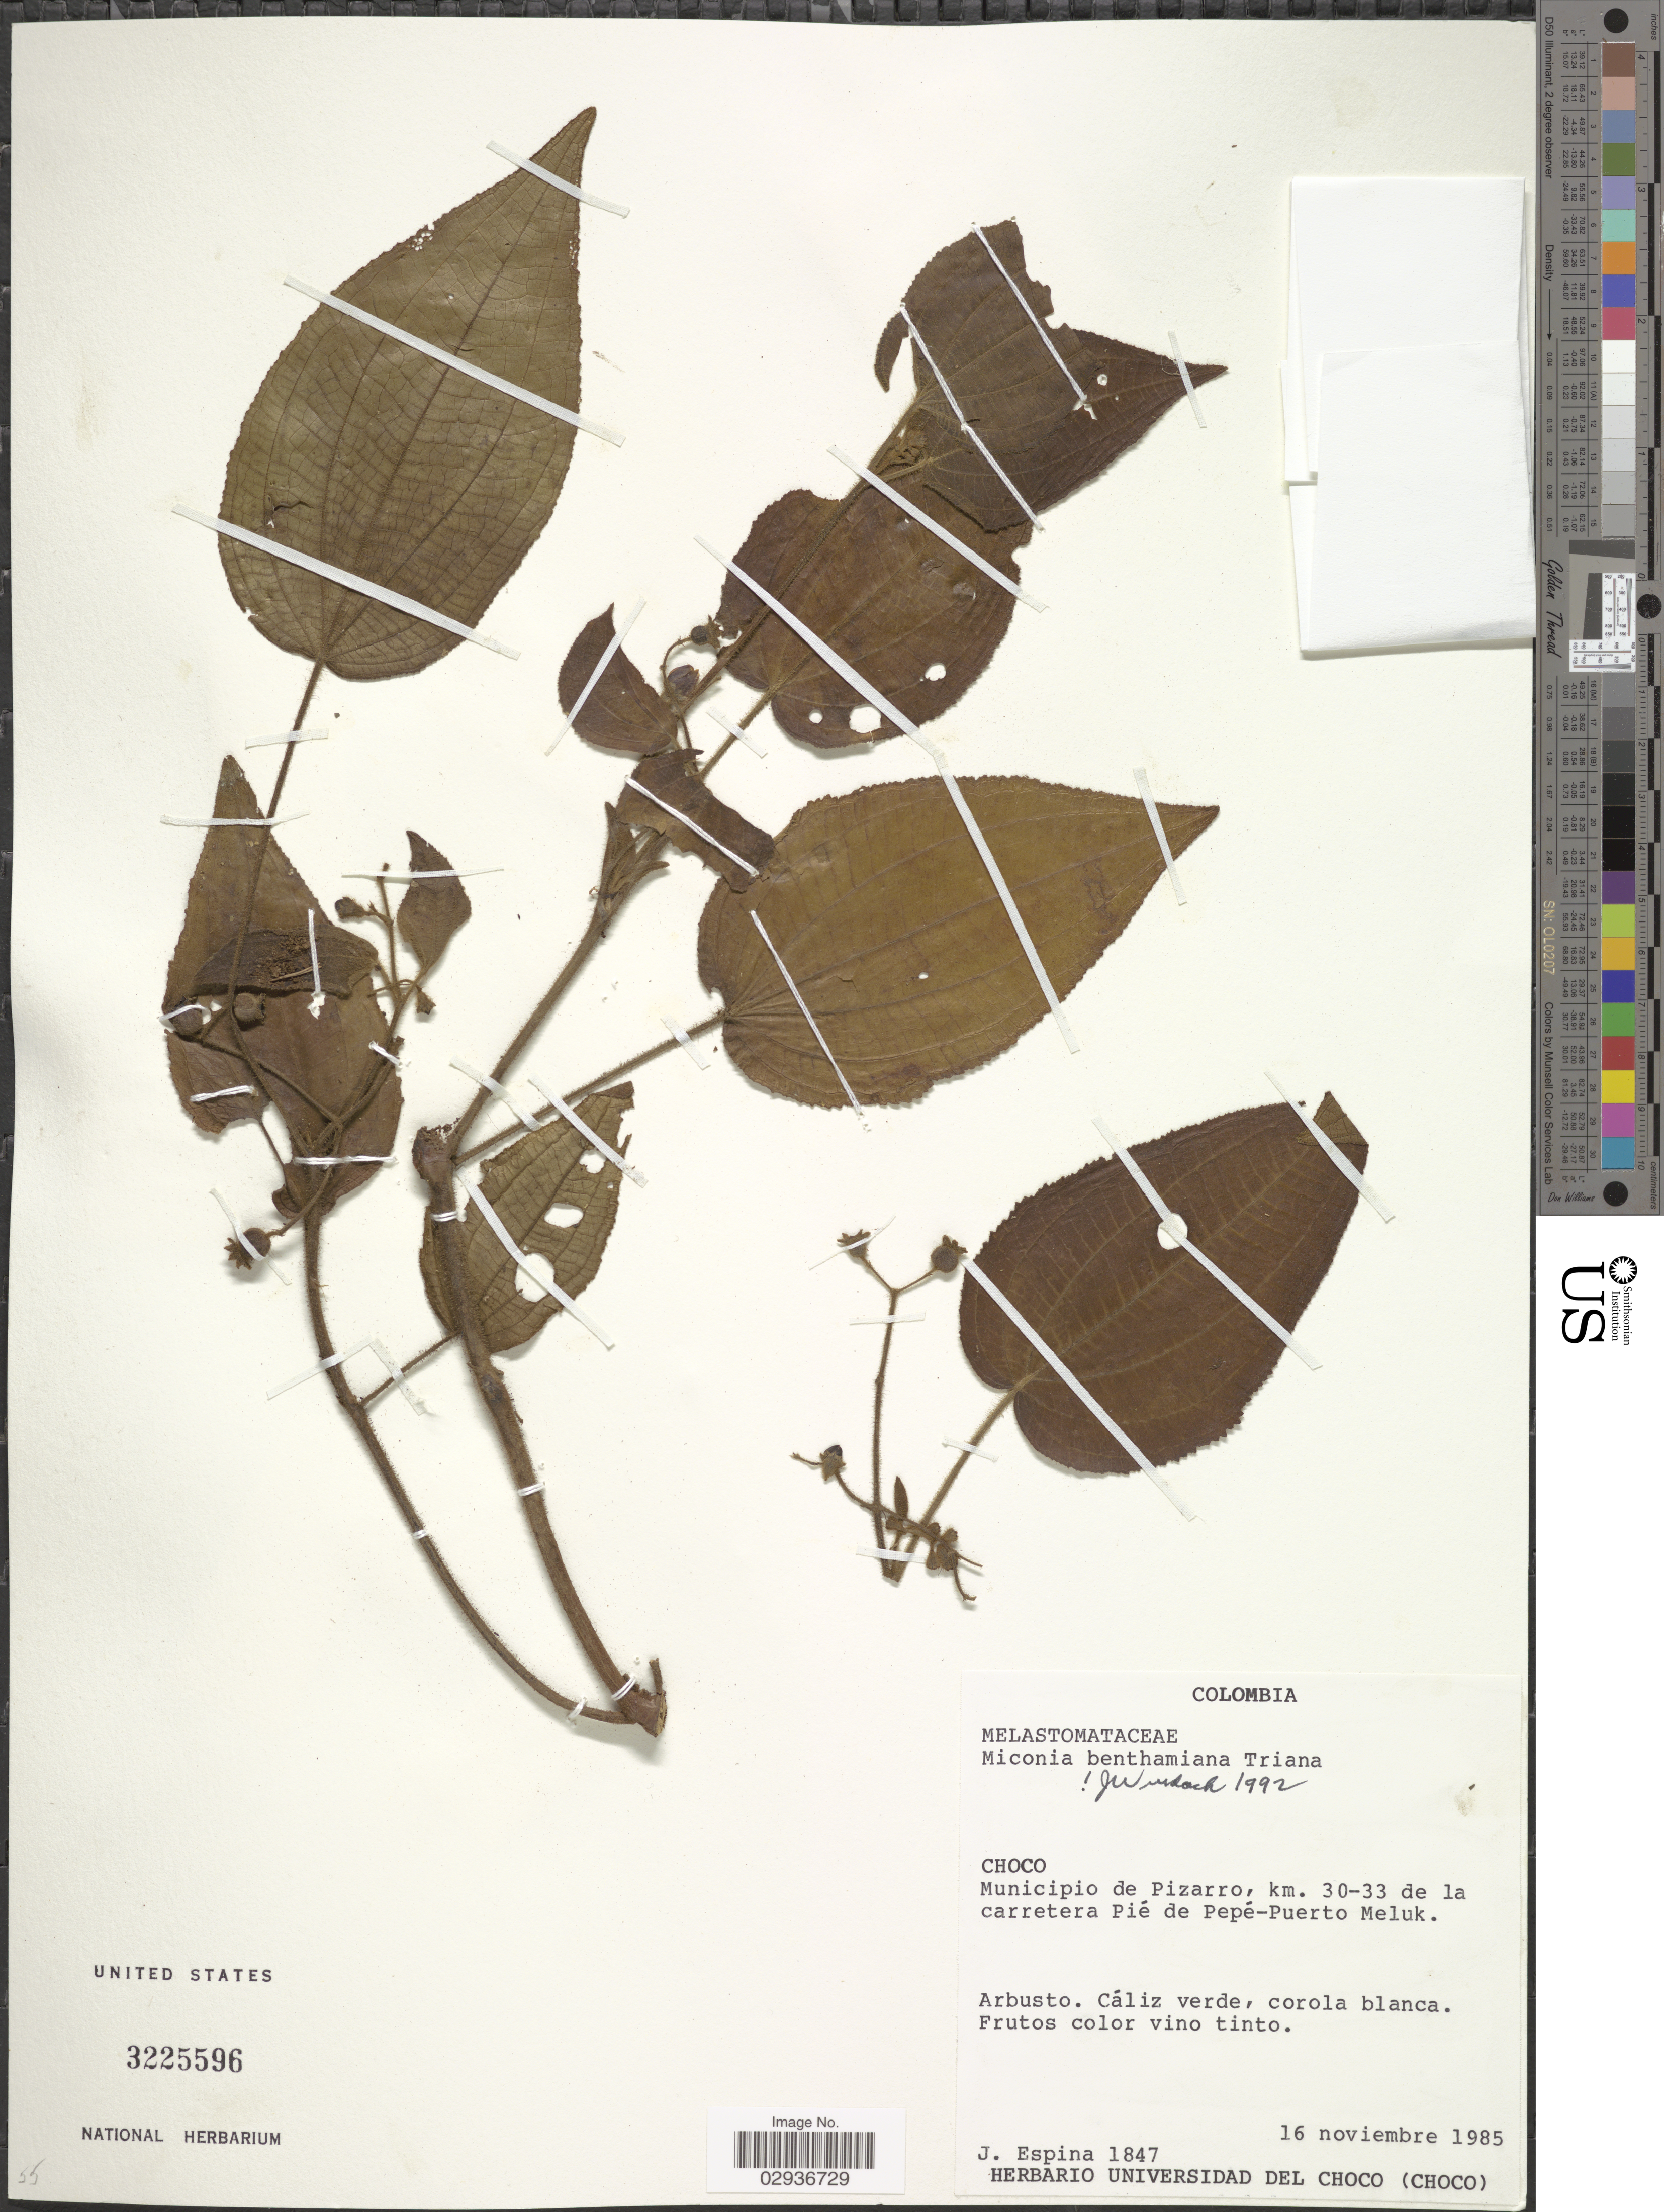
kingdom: Plantae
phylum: Tracheophyta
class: Magnoliopsida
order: Myrtales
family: Melastomataceae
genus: Miconia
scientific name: Miconia benthamiana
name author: Triana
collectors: J. Espina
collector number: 1847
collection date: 1985-11-16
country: Colombia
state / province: Chocó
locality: Municipio de Pizarro, km. 30-33 de la carretera Pié de Pepé-Puerto Meluk.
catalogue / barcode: US 3225596